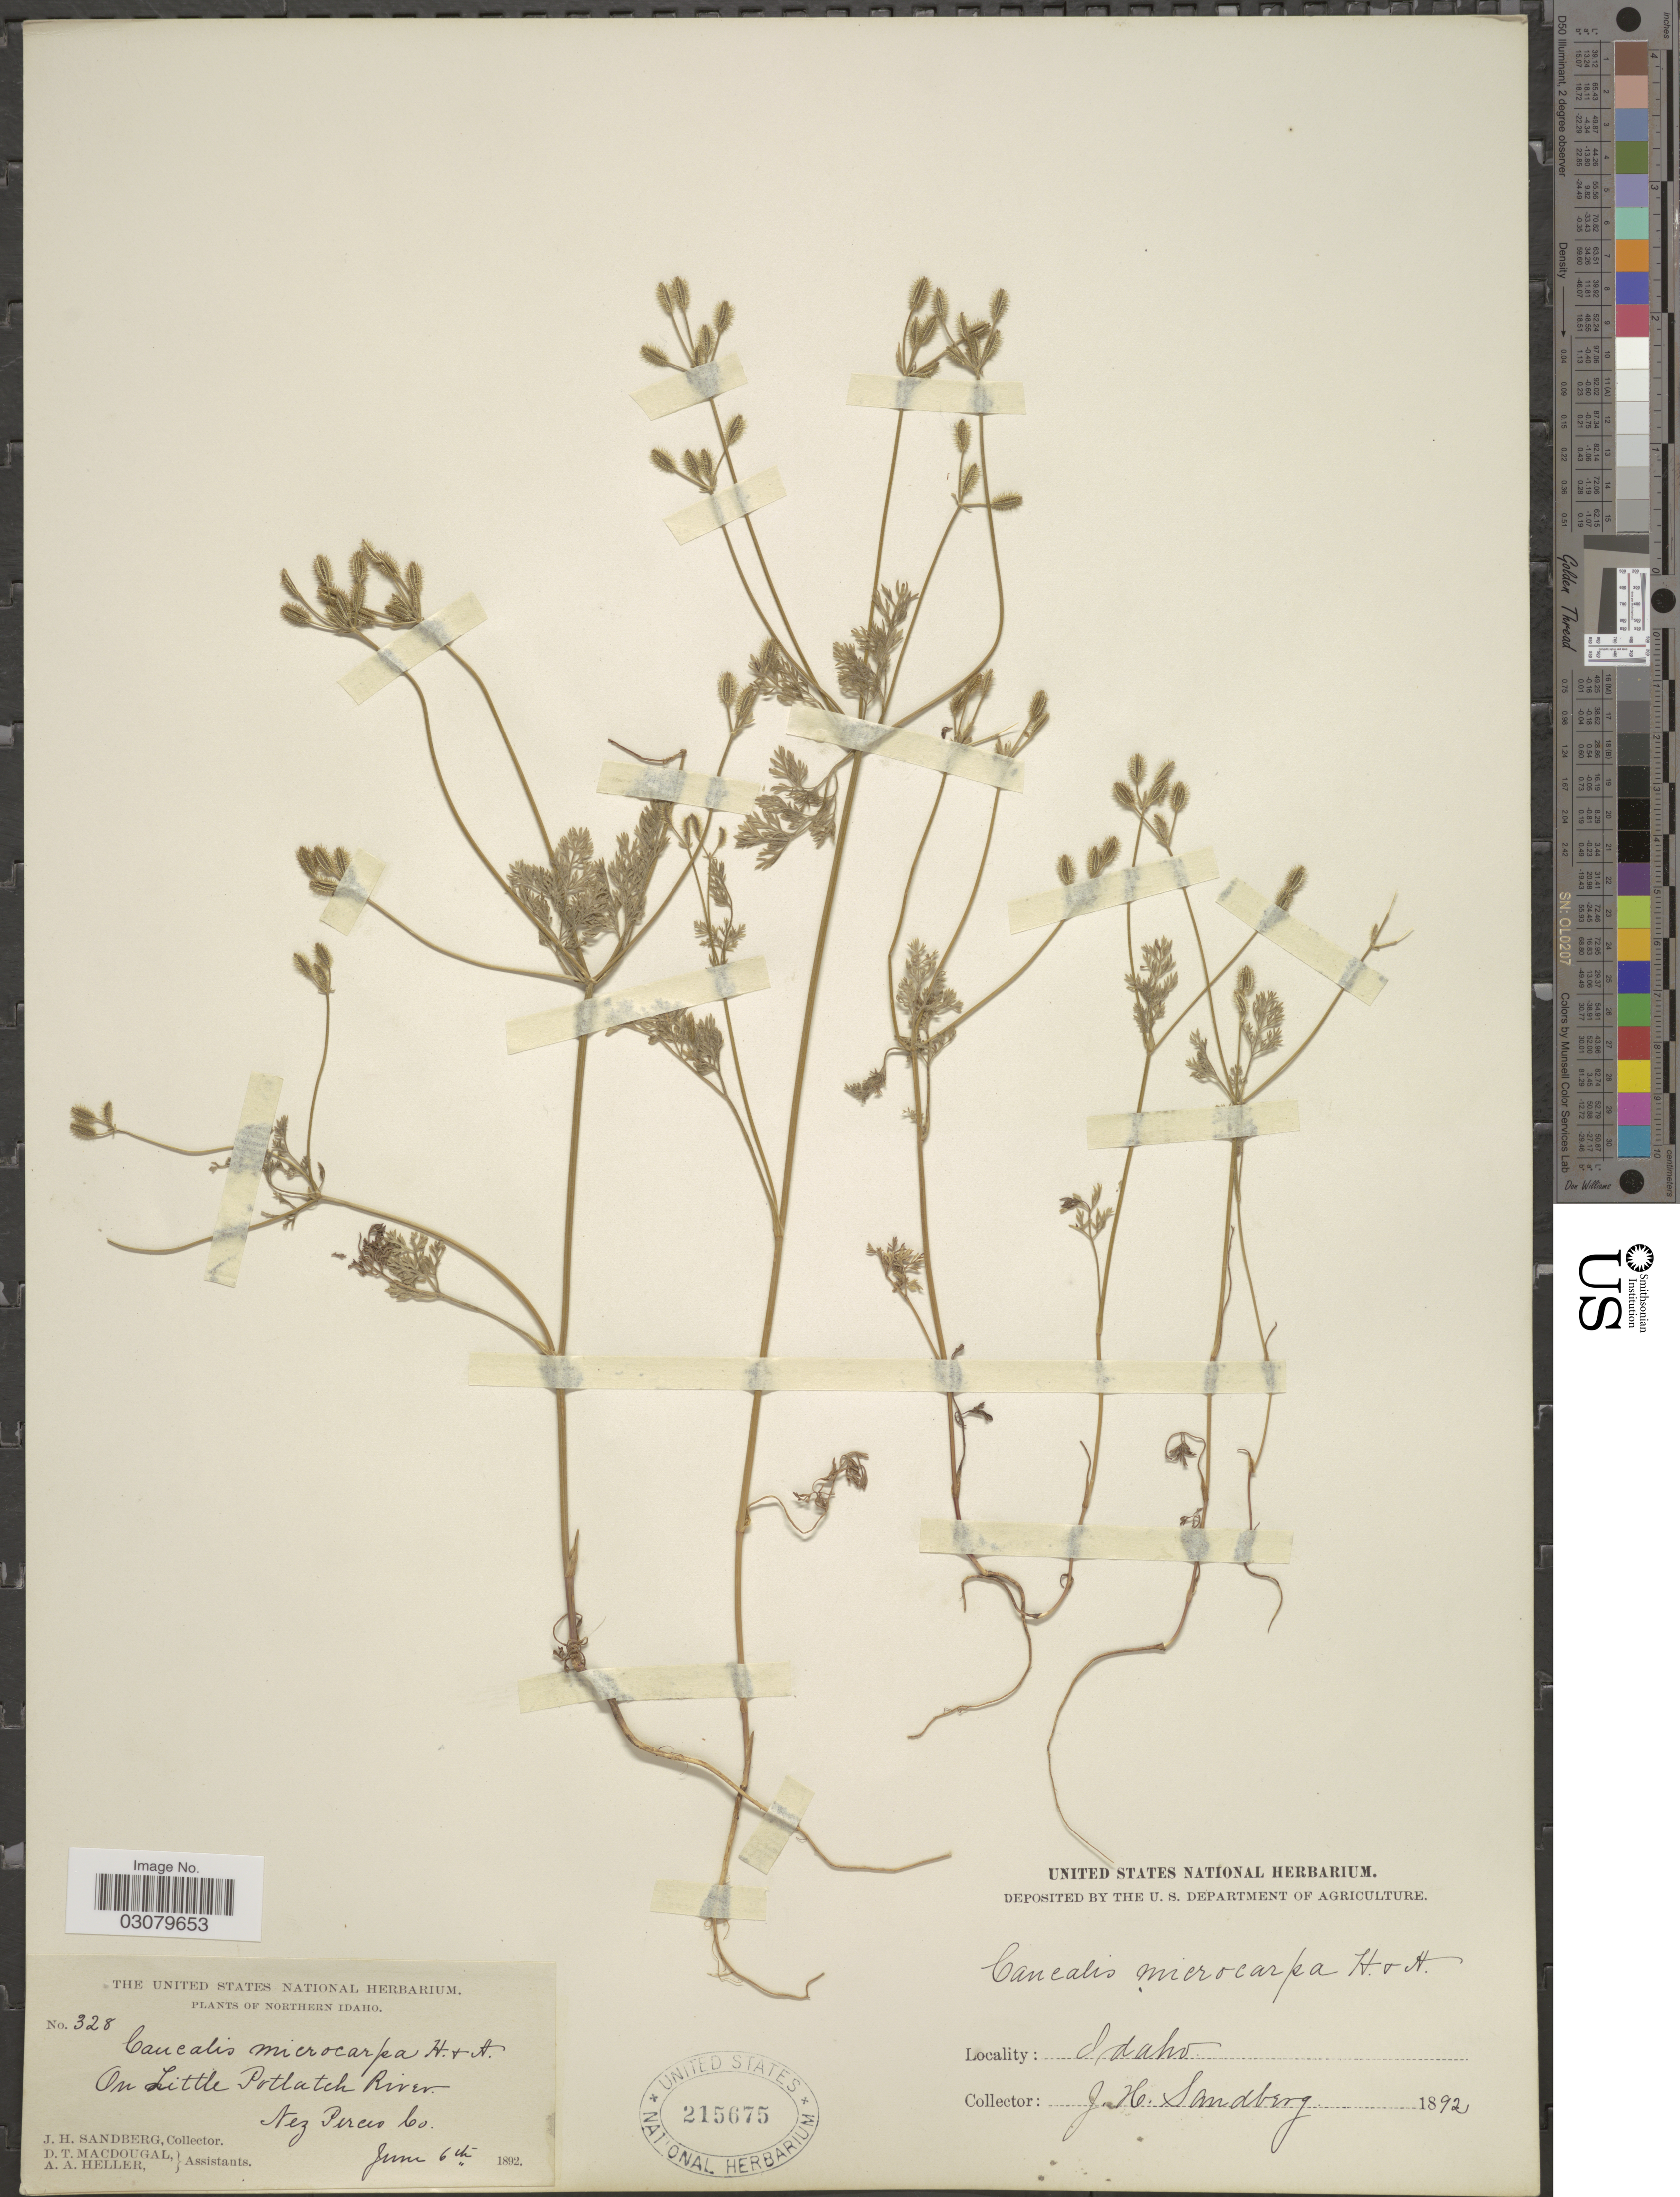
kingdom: Plantae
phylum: Tracheophyta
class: Magnoliopsida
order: Apiales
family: Apiaceae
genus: Caucalis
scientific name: Caucalis microcarpa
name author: Hook. & Arn.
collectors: J. H. Sandberg, D. T. MacDougal & A. A. Heller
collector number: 328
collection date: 1892-06-06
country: United States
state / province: Idaho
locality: Northern Idaho. On Little Potlatch River. Nez Perces Co.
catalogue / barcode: US 215675